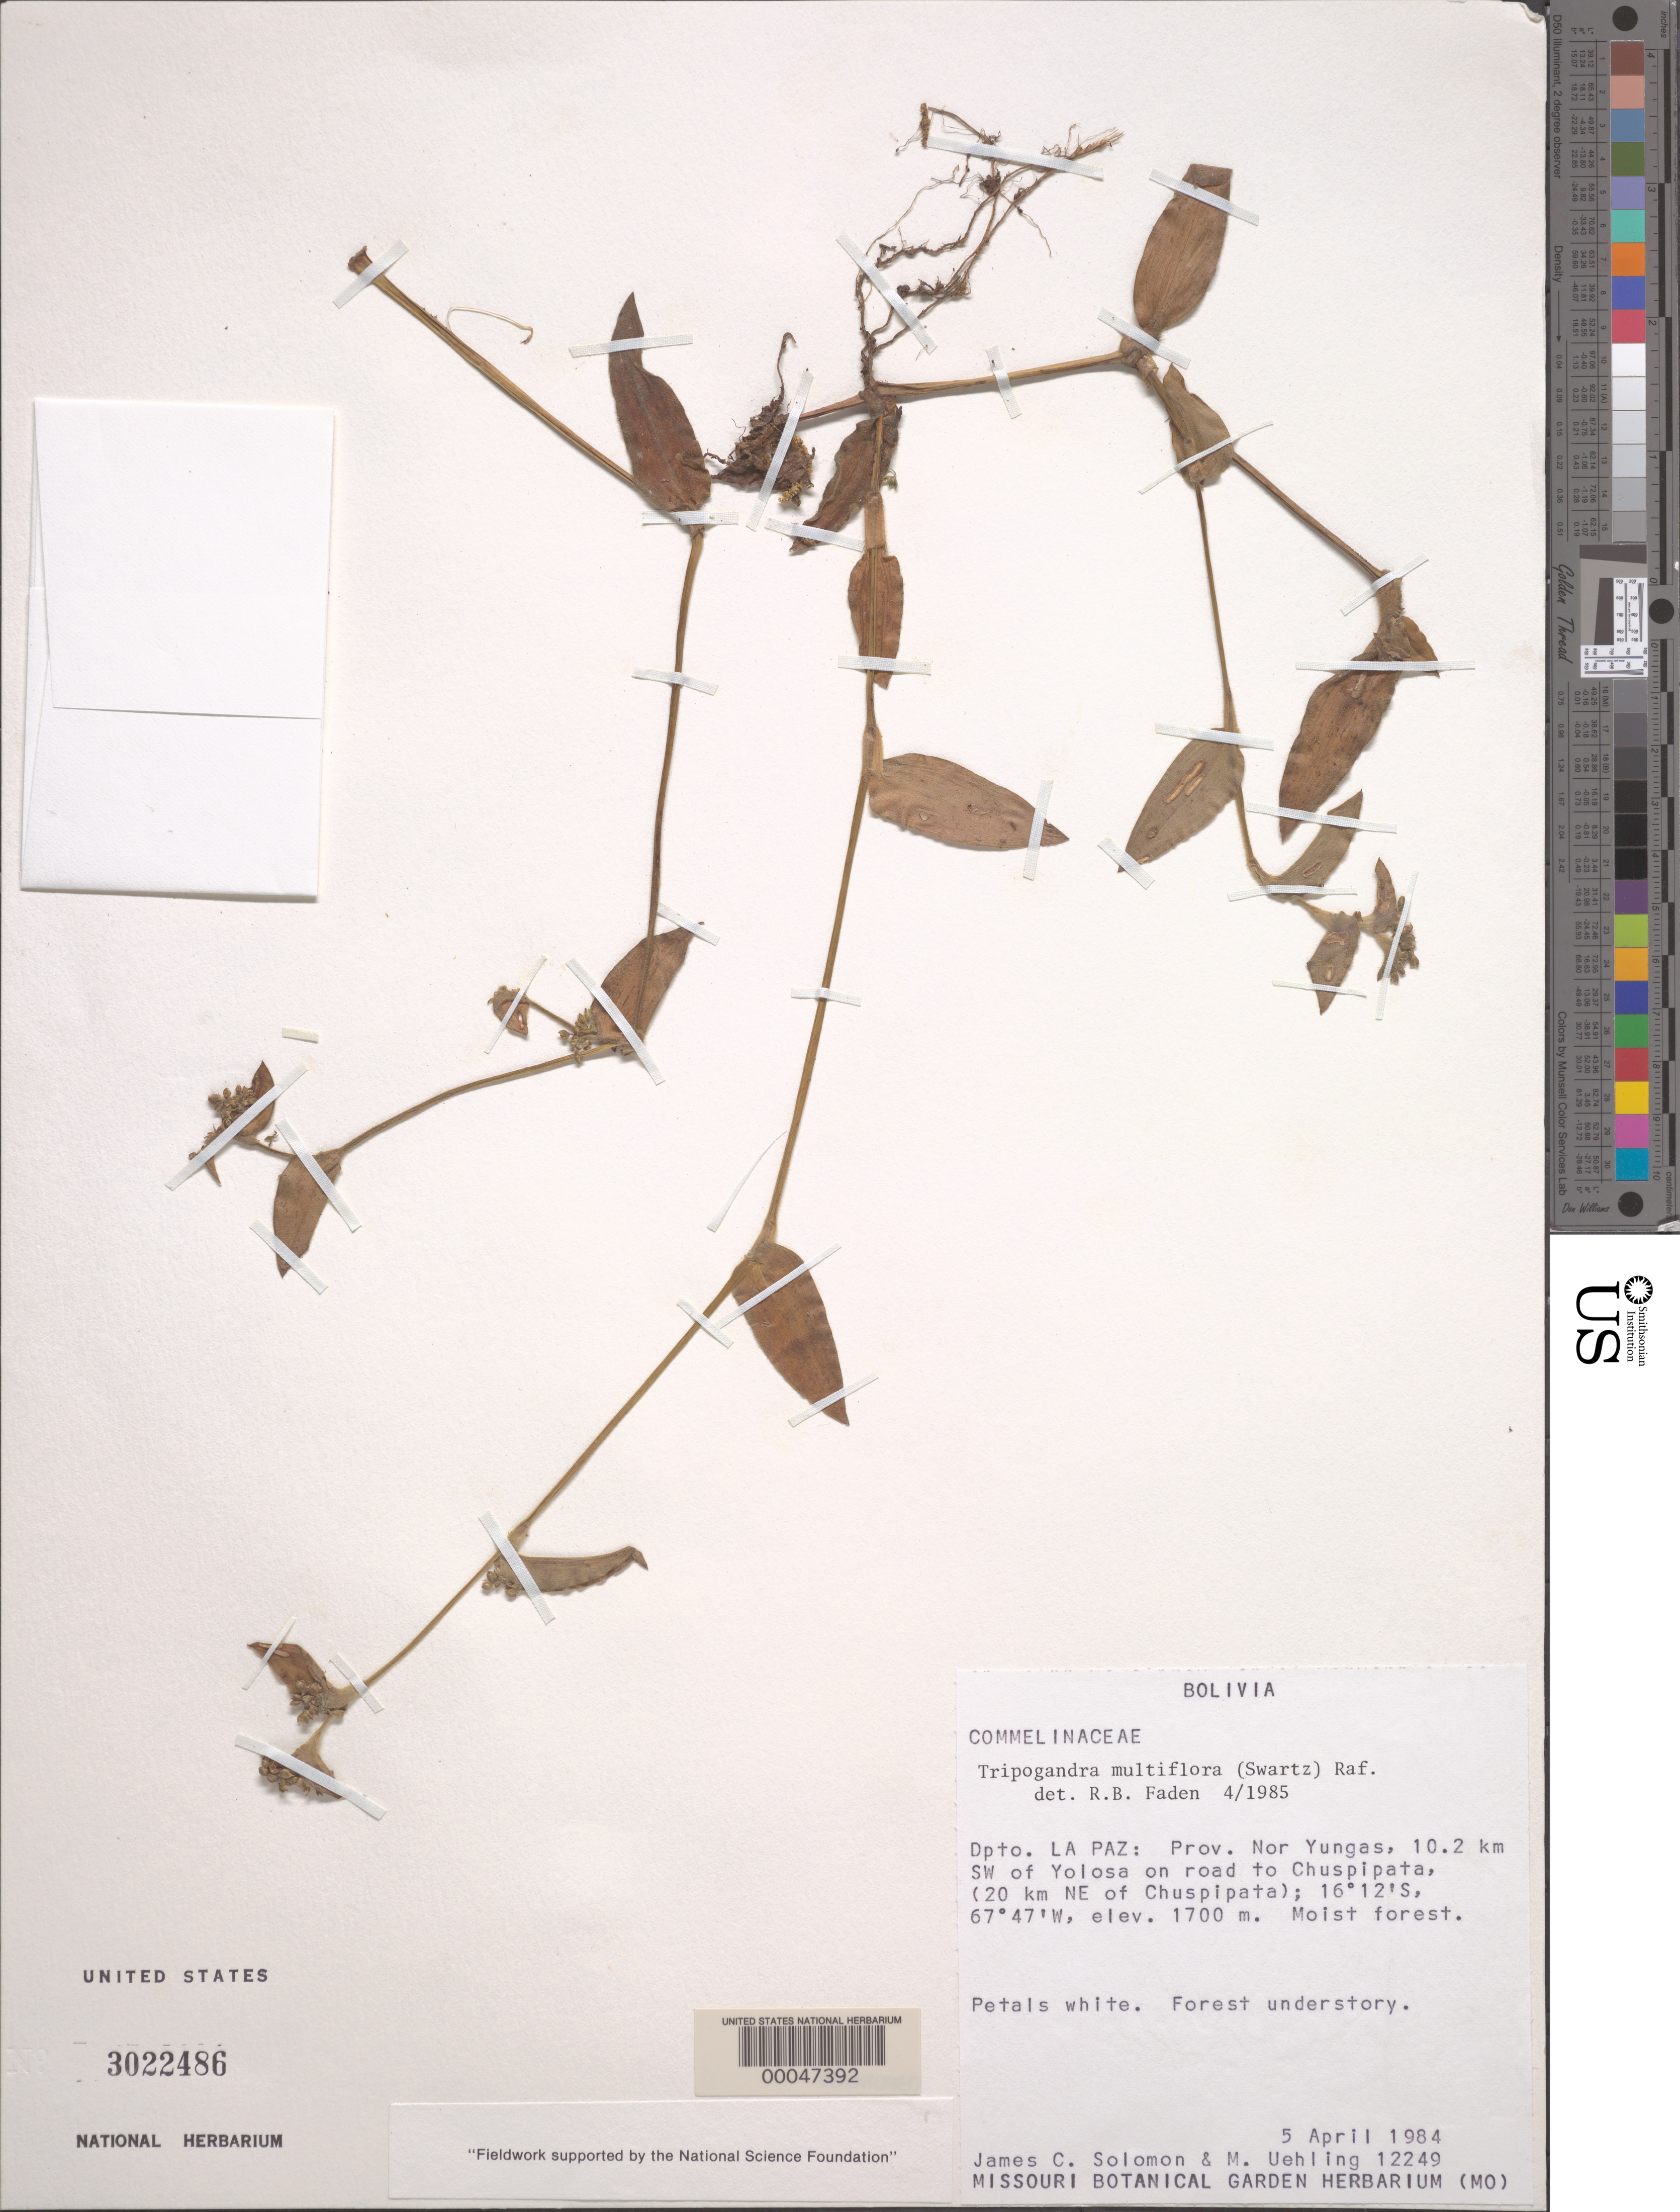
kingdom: Plantae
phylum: Tracheophyta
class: Liliopsida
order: Commelinales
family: Commelinaceae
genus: Tripogandra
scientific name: Tripogandra multiflora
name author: (Sw.) Raf.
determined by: Faden, Robert B., (US), Smithsonian Institution - National Museum of Natural History (UNITED STATES)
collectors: J. C. Solomon & M. Uehling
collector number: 12249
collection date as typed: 05 Apr 1984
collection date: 1984-04-05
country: Bolivia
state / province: La Paz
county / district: Nor Yungas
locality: SW of Yolosa, towards Chuspipata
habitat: Roadside, forest understory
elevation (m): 1700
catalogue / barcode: US 3022486